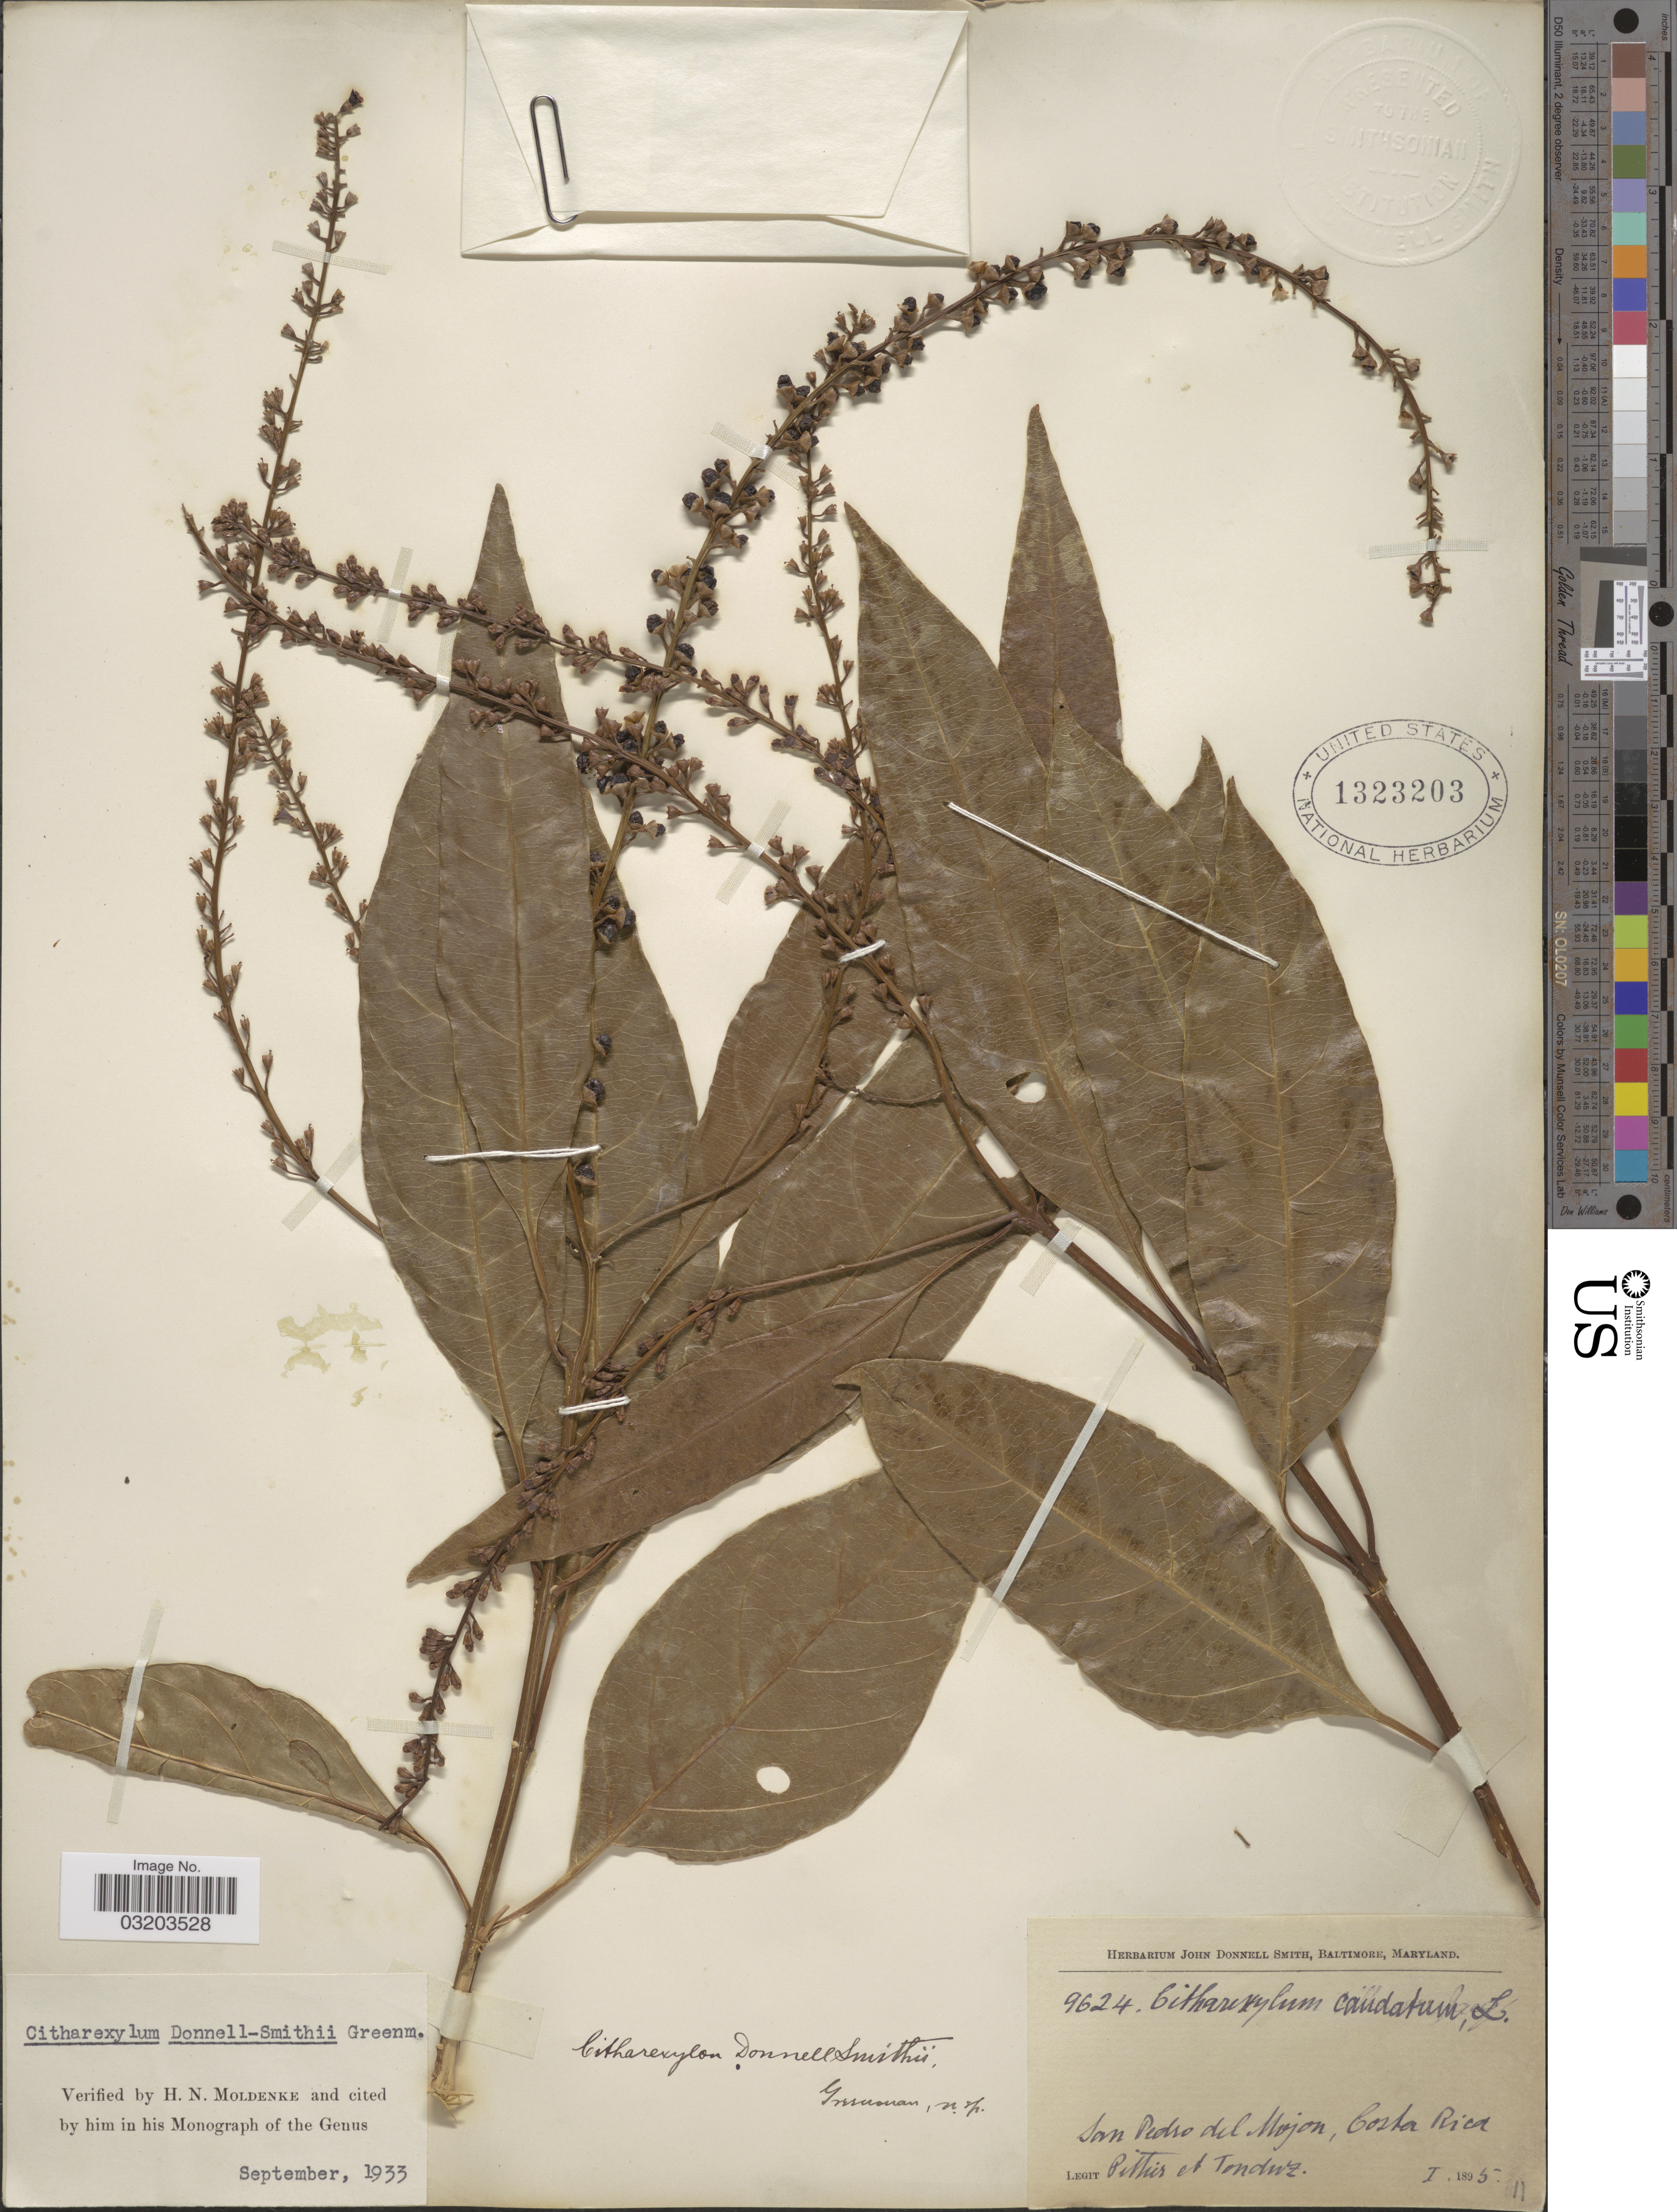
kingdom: Plantae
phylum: Tracheophyta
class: Magnoliopsida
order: Lamiales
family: Verbenaceae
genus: Citharexylum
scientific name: Citharexylum donnell-smithii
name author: Greenm.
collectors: Pittier, -- & Tonduz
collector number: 9624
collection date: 1895-01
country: Costa Rica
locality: San Pedro del Mojon.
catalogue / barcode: US 1323203